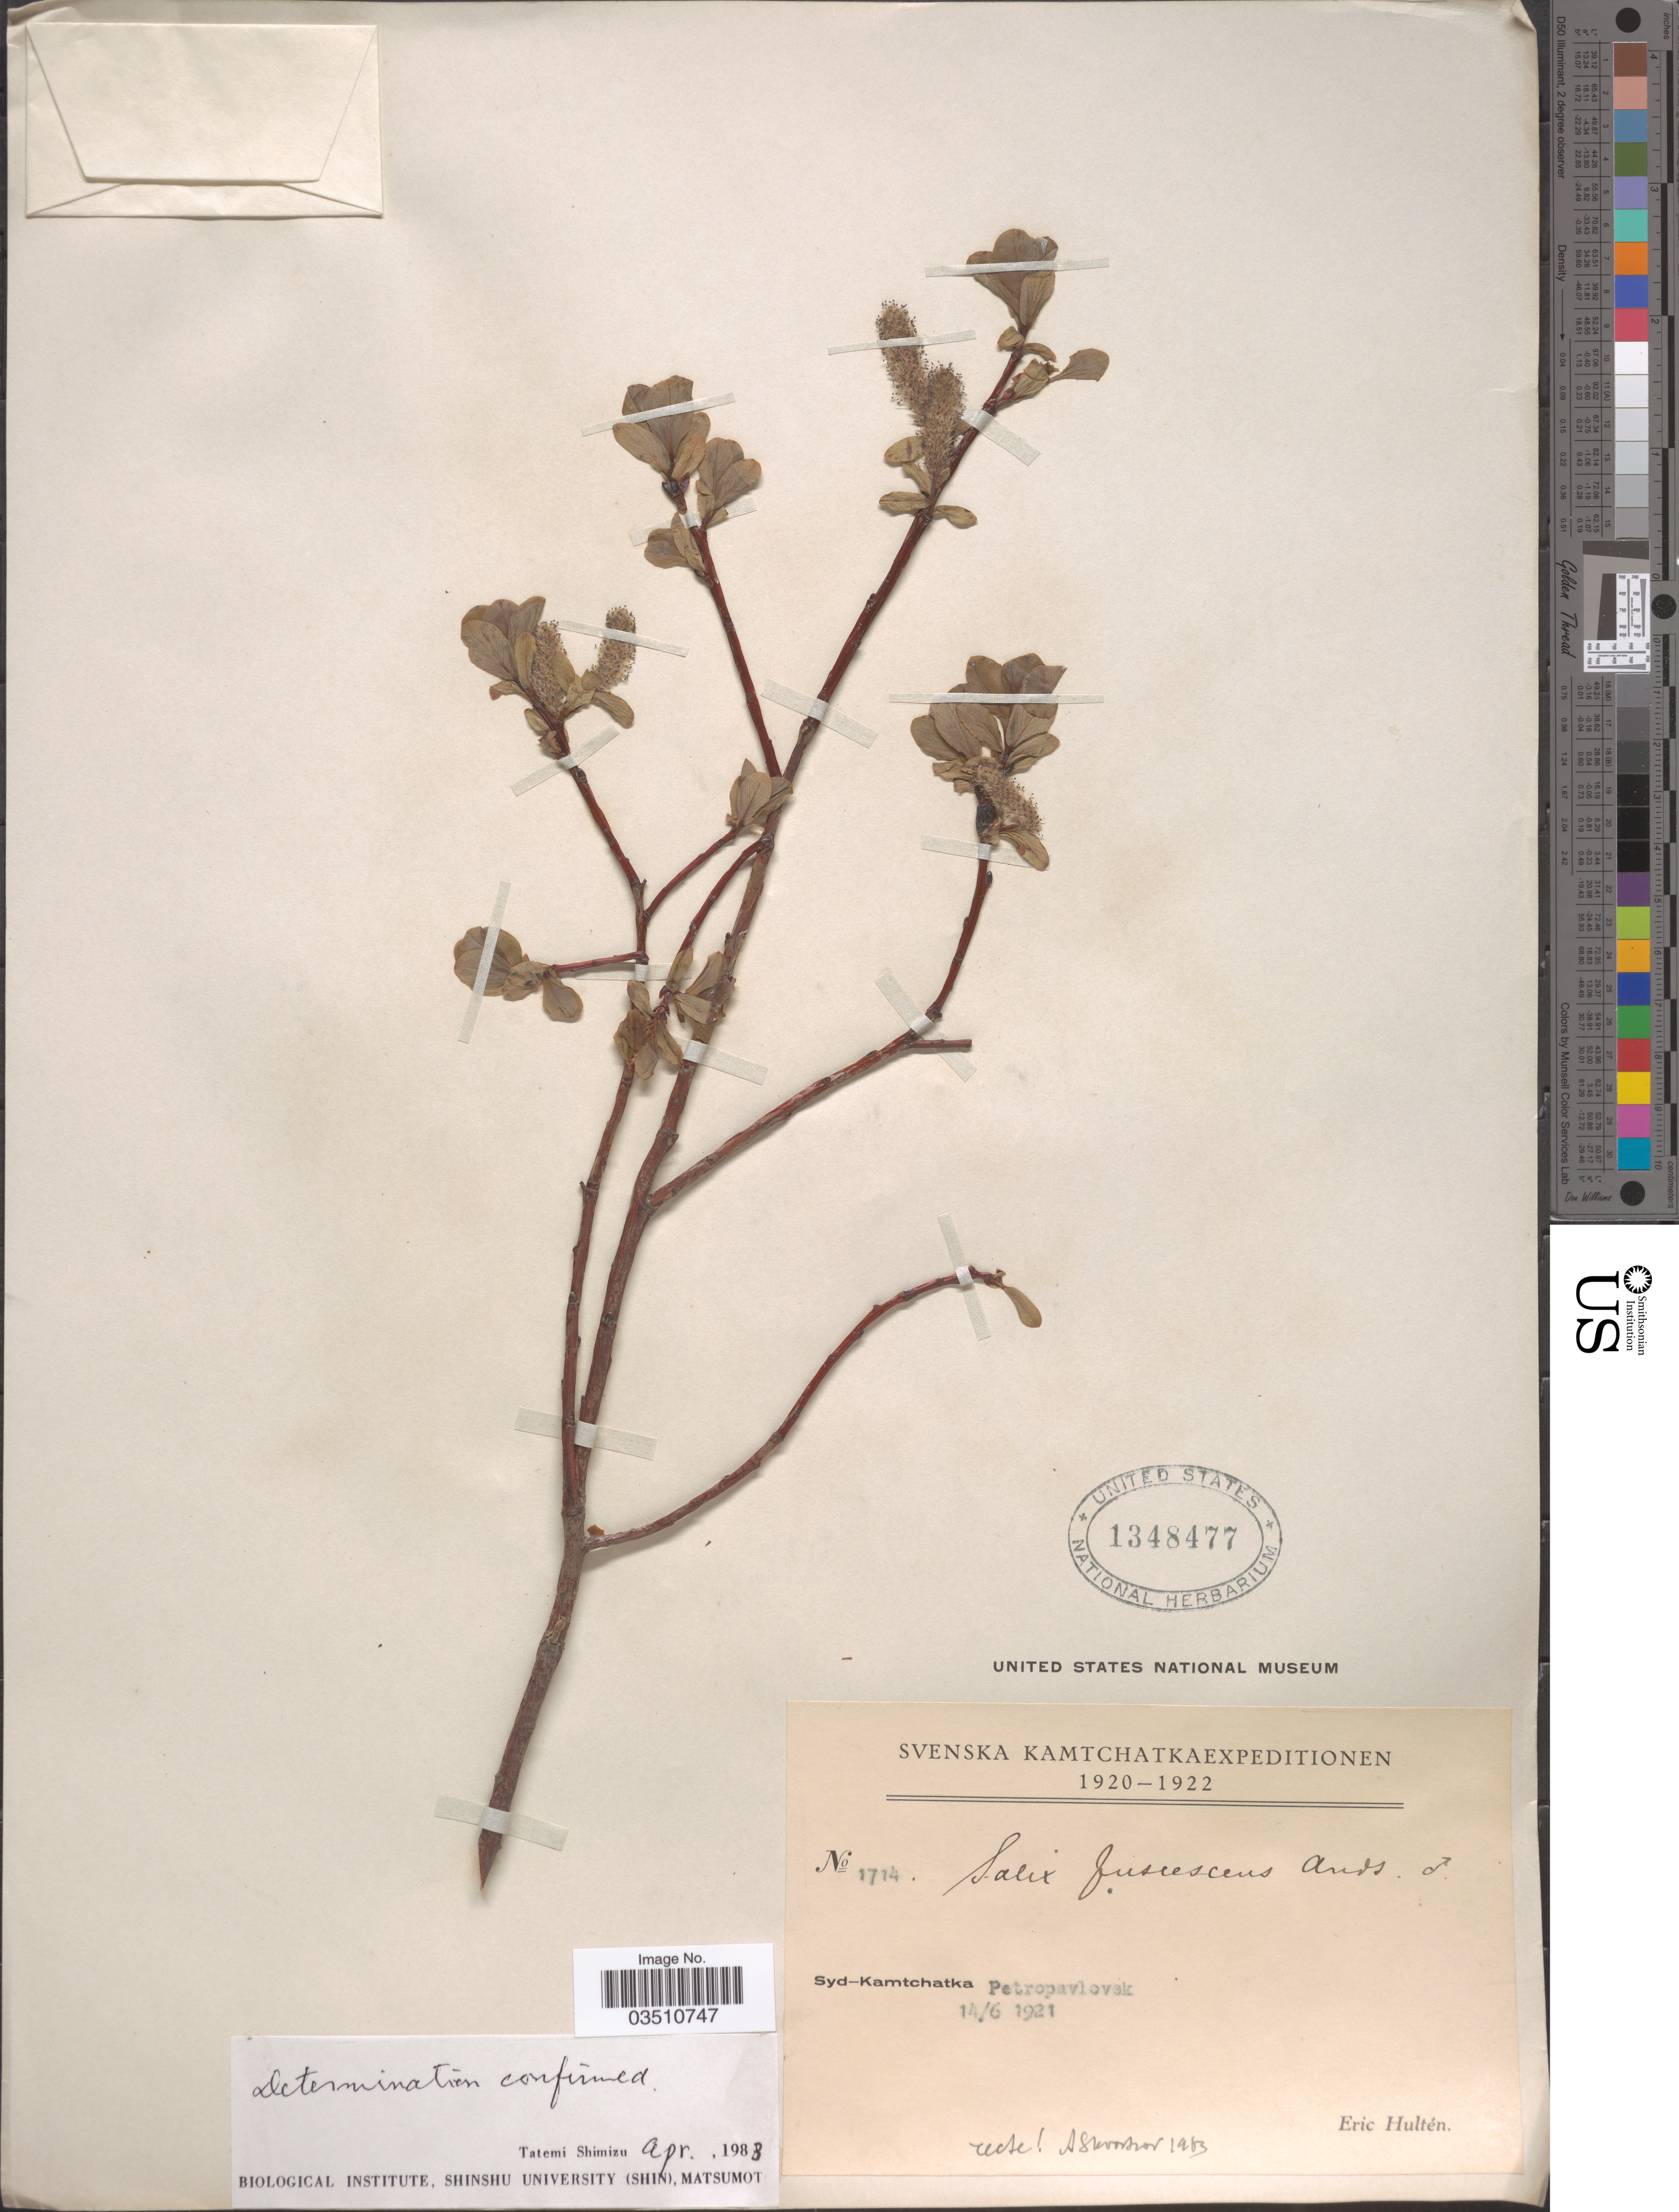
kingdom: Plantae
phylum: Tracheophyta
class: Magnoliopsida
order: Malpighiales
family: Salicaceae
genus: Salix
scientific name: Salix fuscescens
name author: Andersson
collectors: E. G. Hultén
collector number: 1714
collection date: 1921-06-14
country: Russian Federation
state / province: Kamchatka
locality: Syd-Kamtchatka Petropavlovsk.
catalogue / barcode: US 1348477